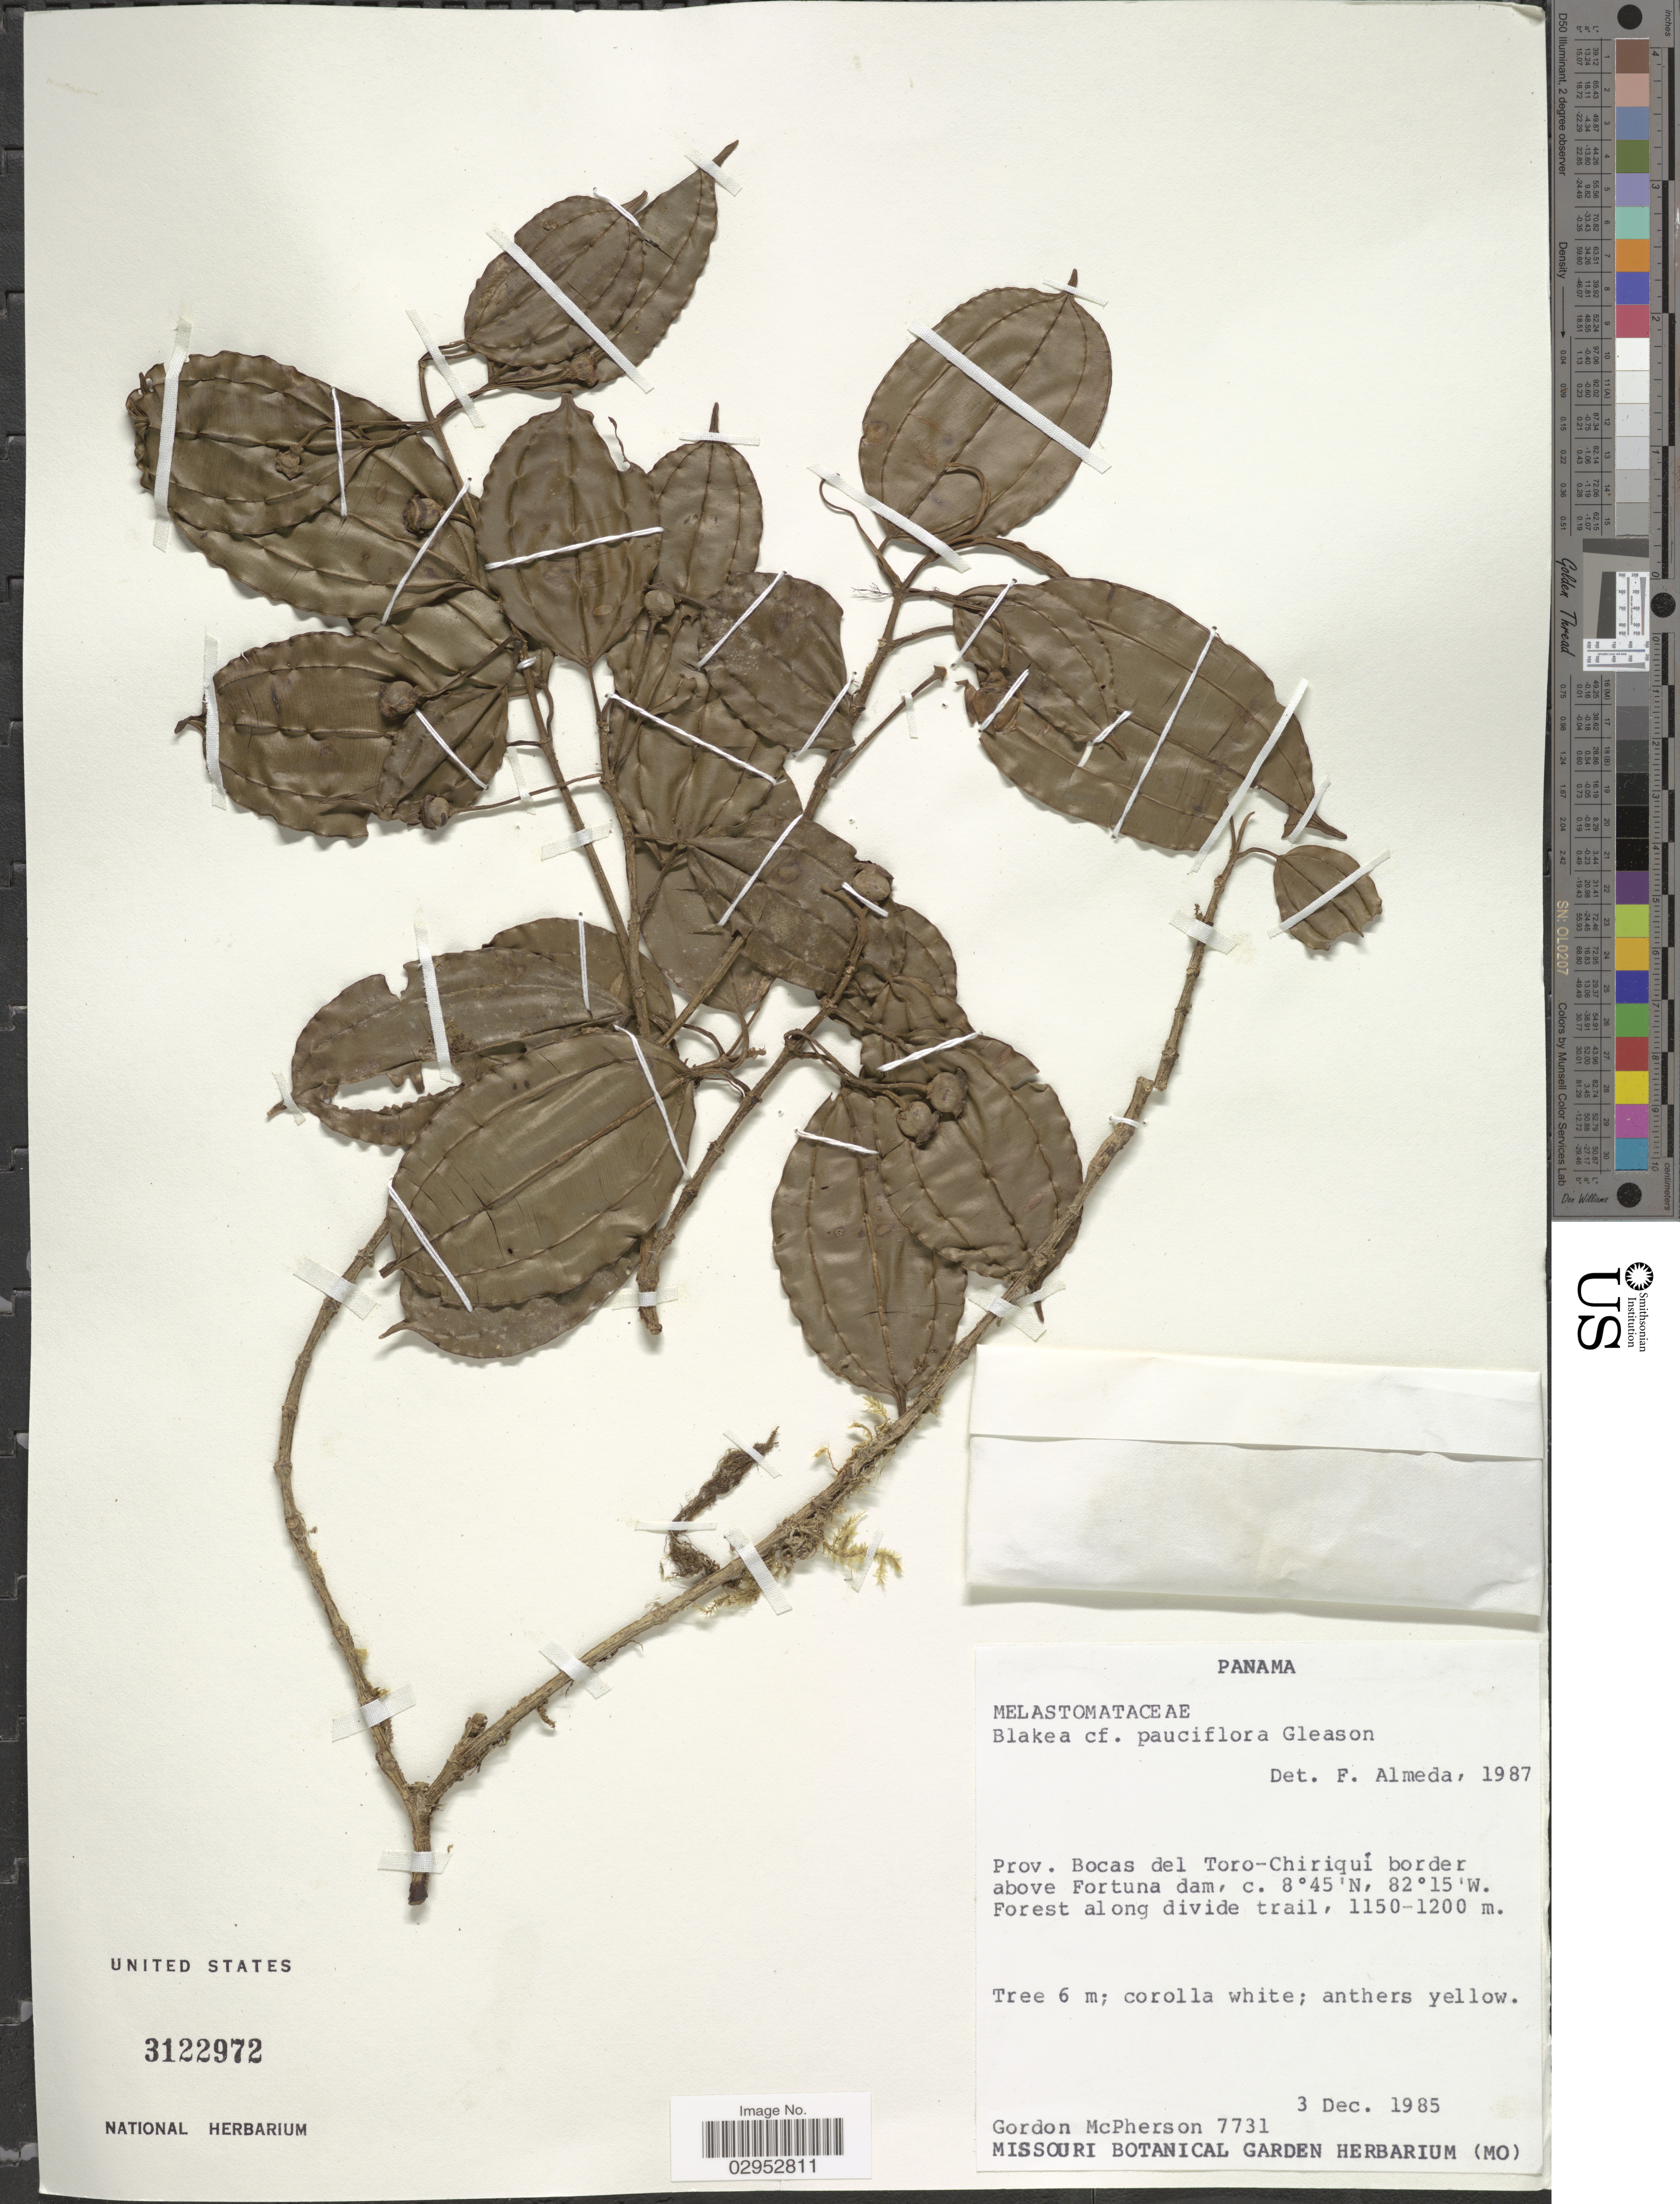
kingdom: Plantae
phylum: Tracheophyta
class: Magnoliopsida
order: Myrtales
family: Melastomataceae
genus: Blakea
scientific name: Blakea pauciflora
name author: Gleason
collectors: G. McPherson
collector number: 7731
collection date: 1985-12-03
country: Panama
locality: Prov. Bocas del Toro-Chiriquí border above Fortuna dam.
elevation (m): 1150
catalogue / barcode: US 3122972